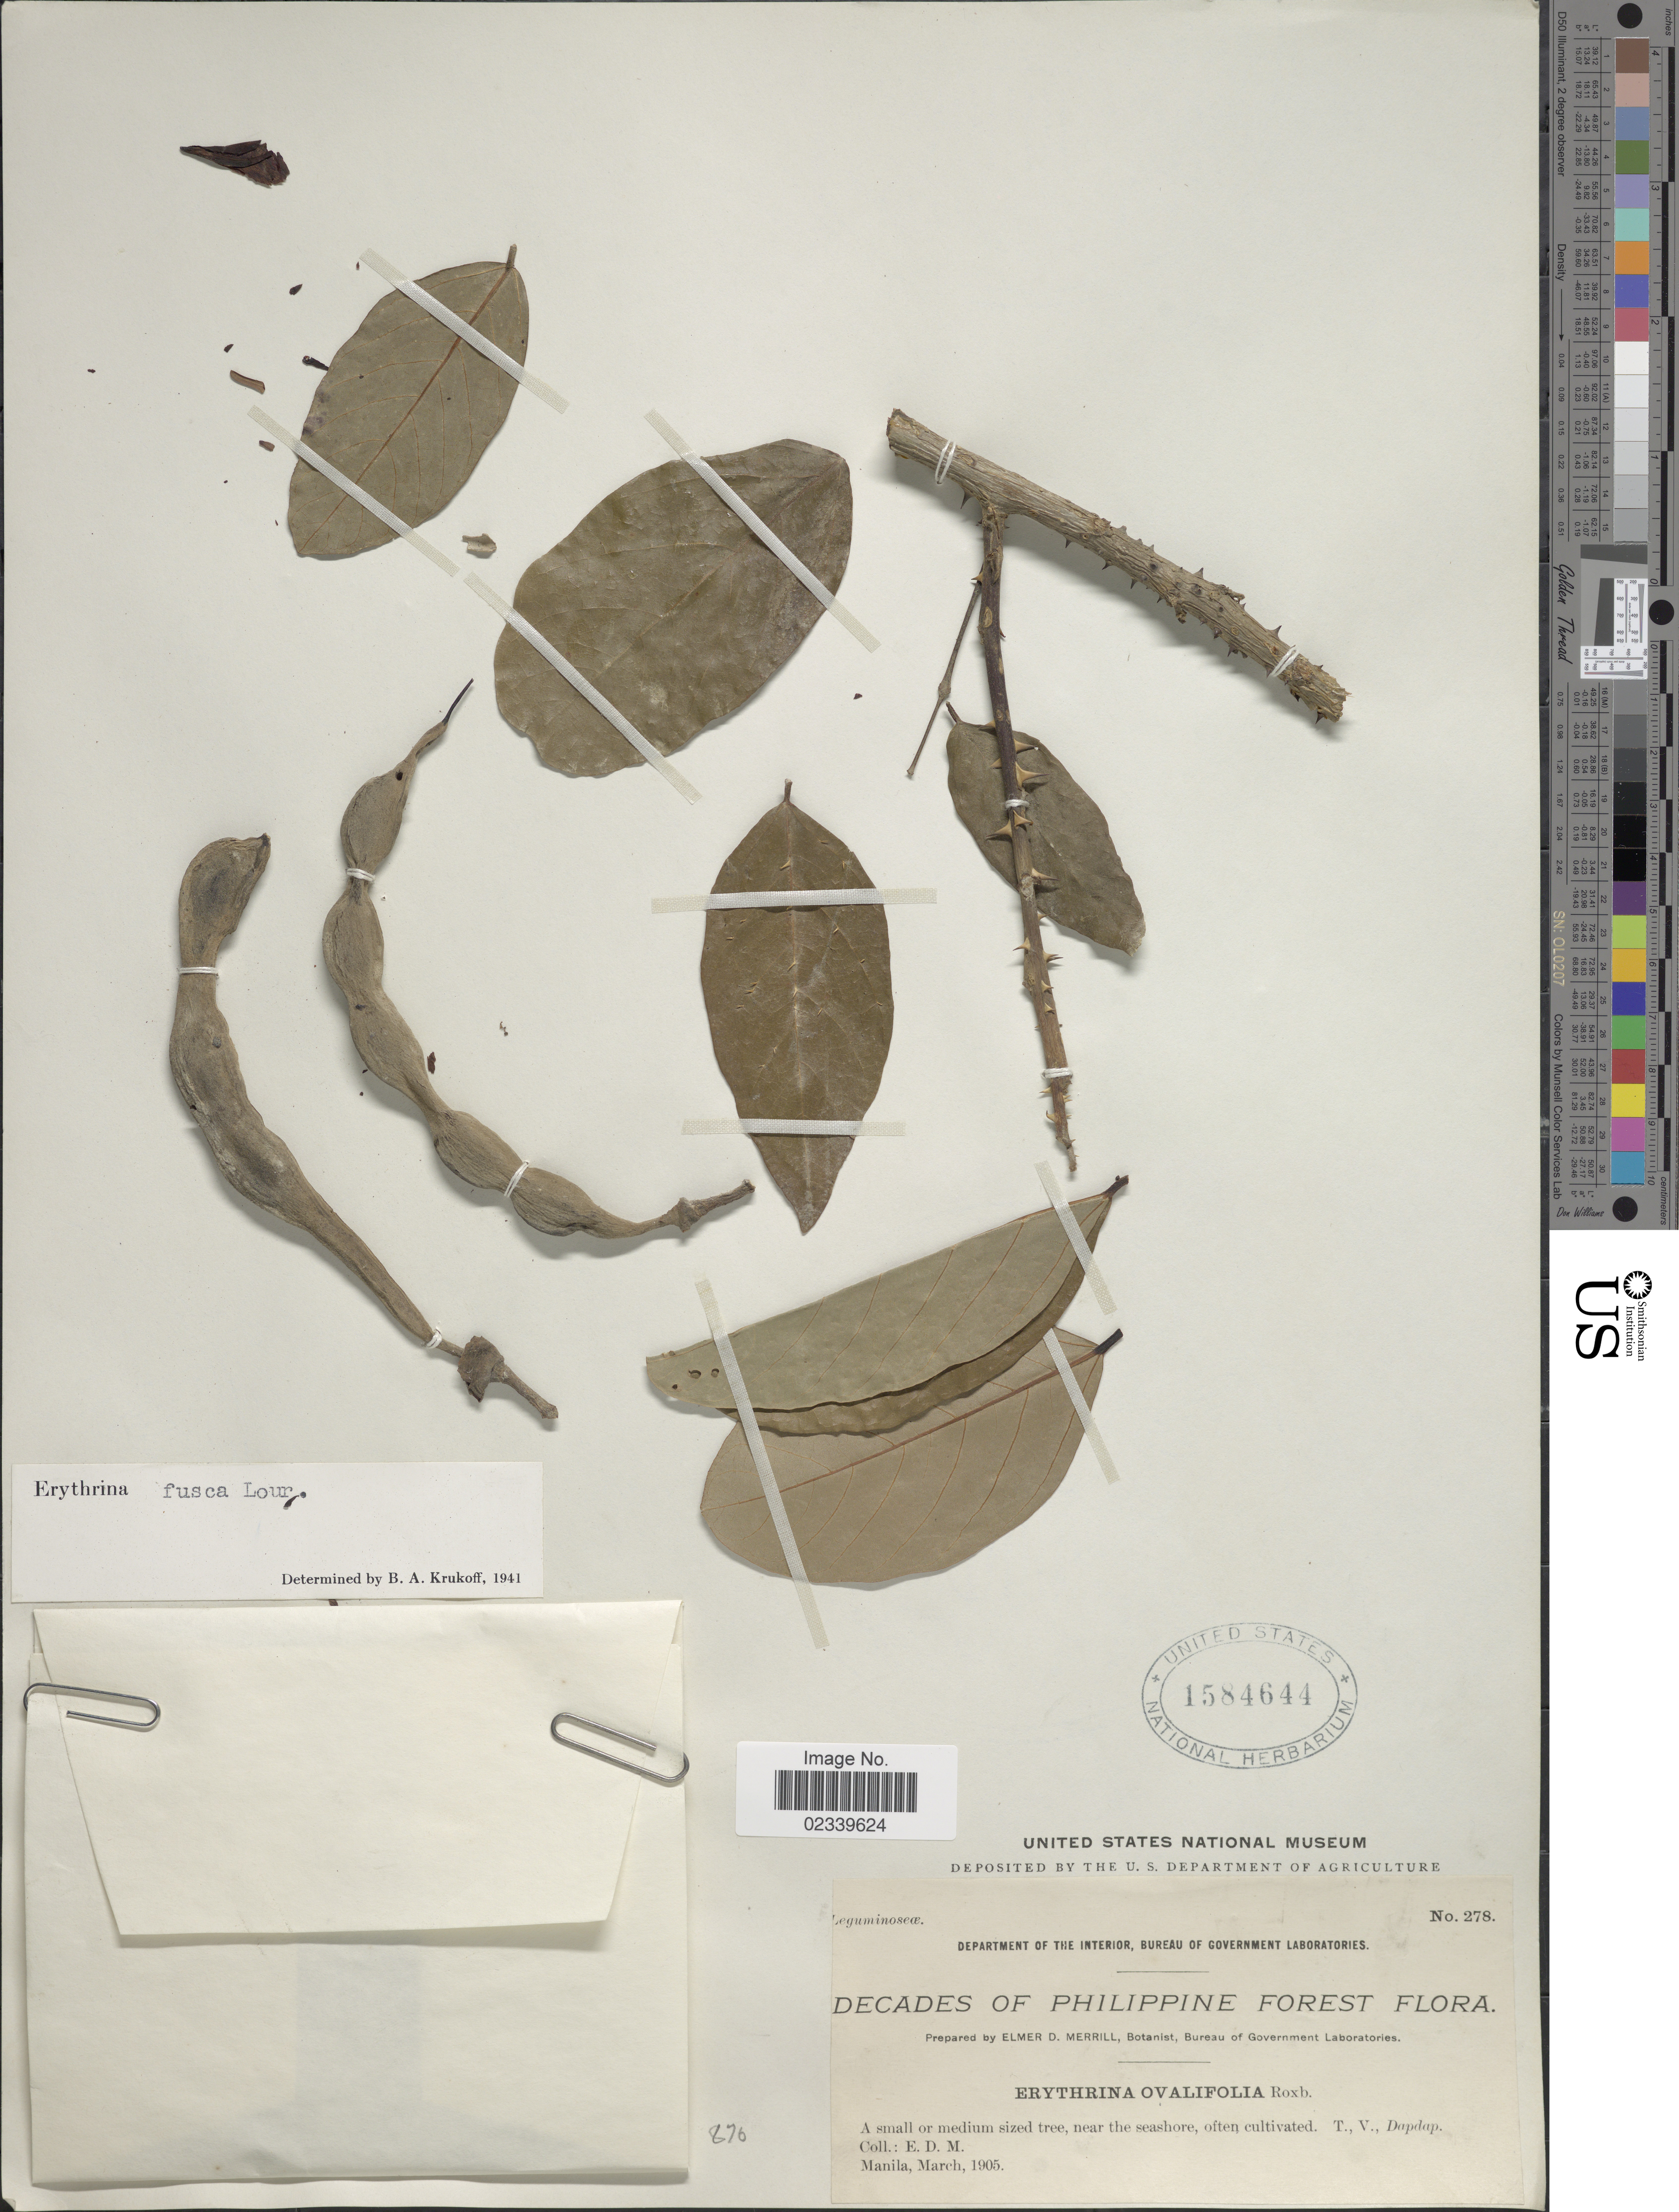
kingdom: Plantae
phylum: Tracheophyta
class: Magnoliopsida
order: Fabales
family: Fabaceae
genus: Erythrina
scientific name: Erythrina fusca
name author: Lour.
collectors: E. D. Merrill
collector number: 278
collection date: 1903-03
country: Philippines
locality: Manila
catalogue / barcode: US 1584644